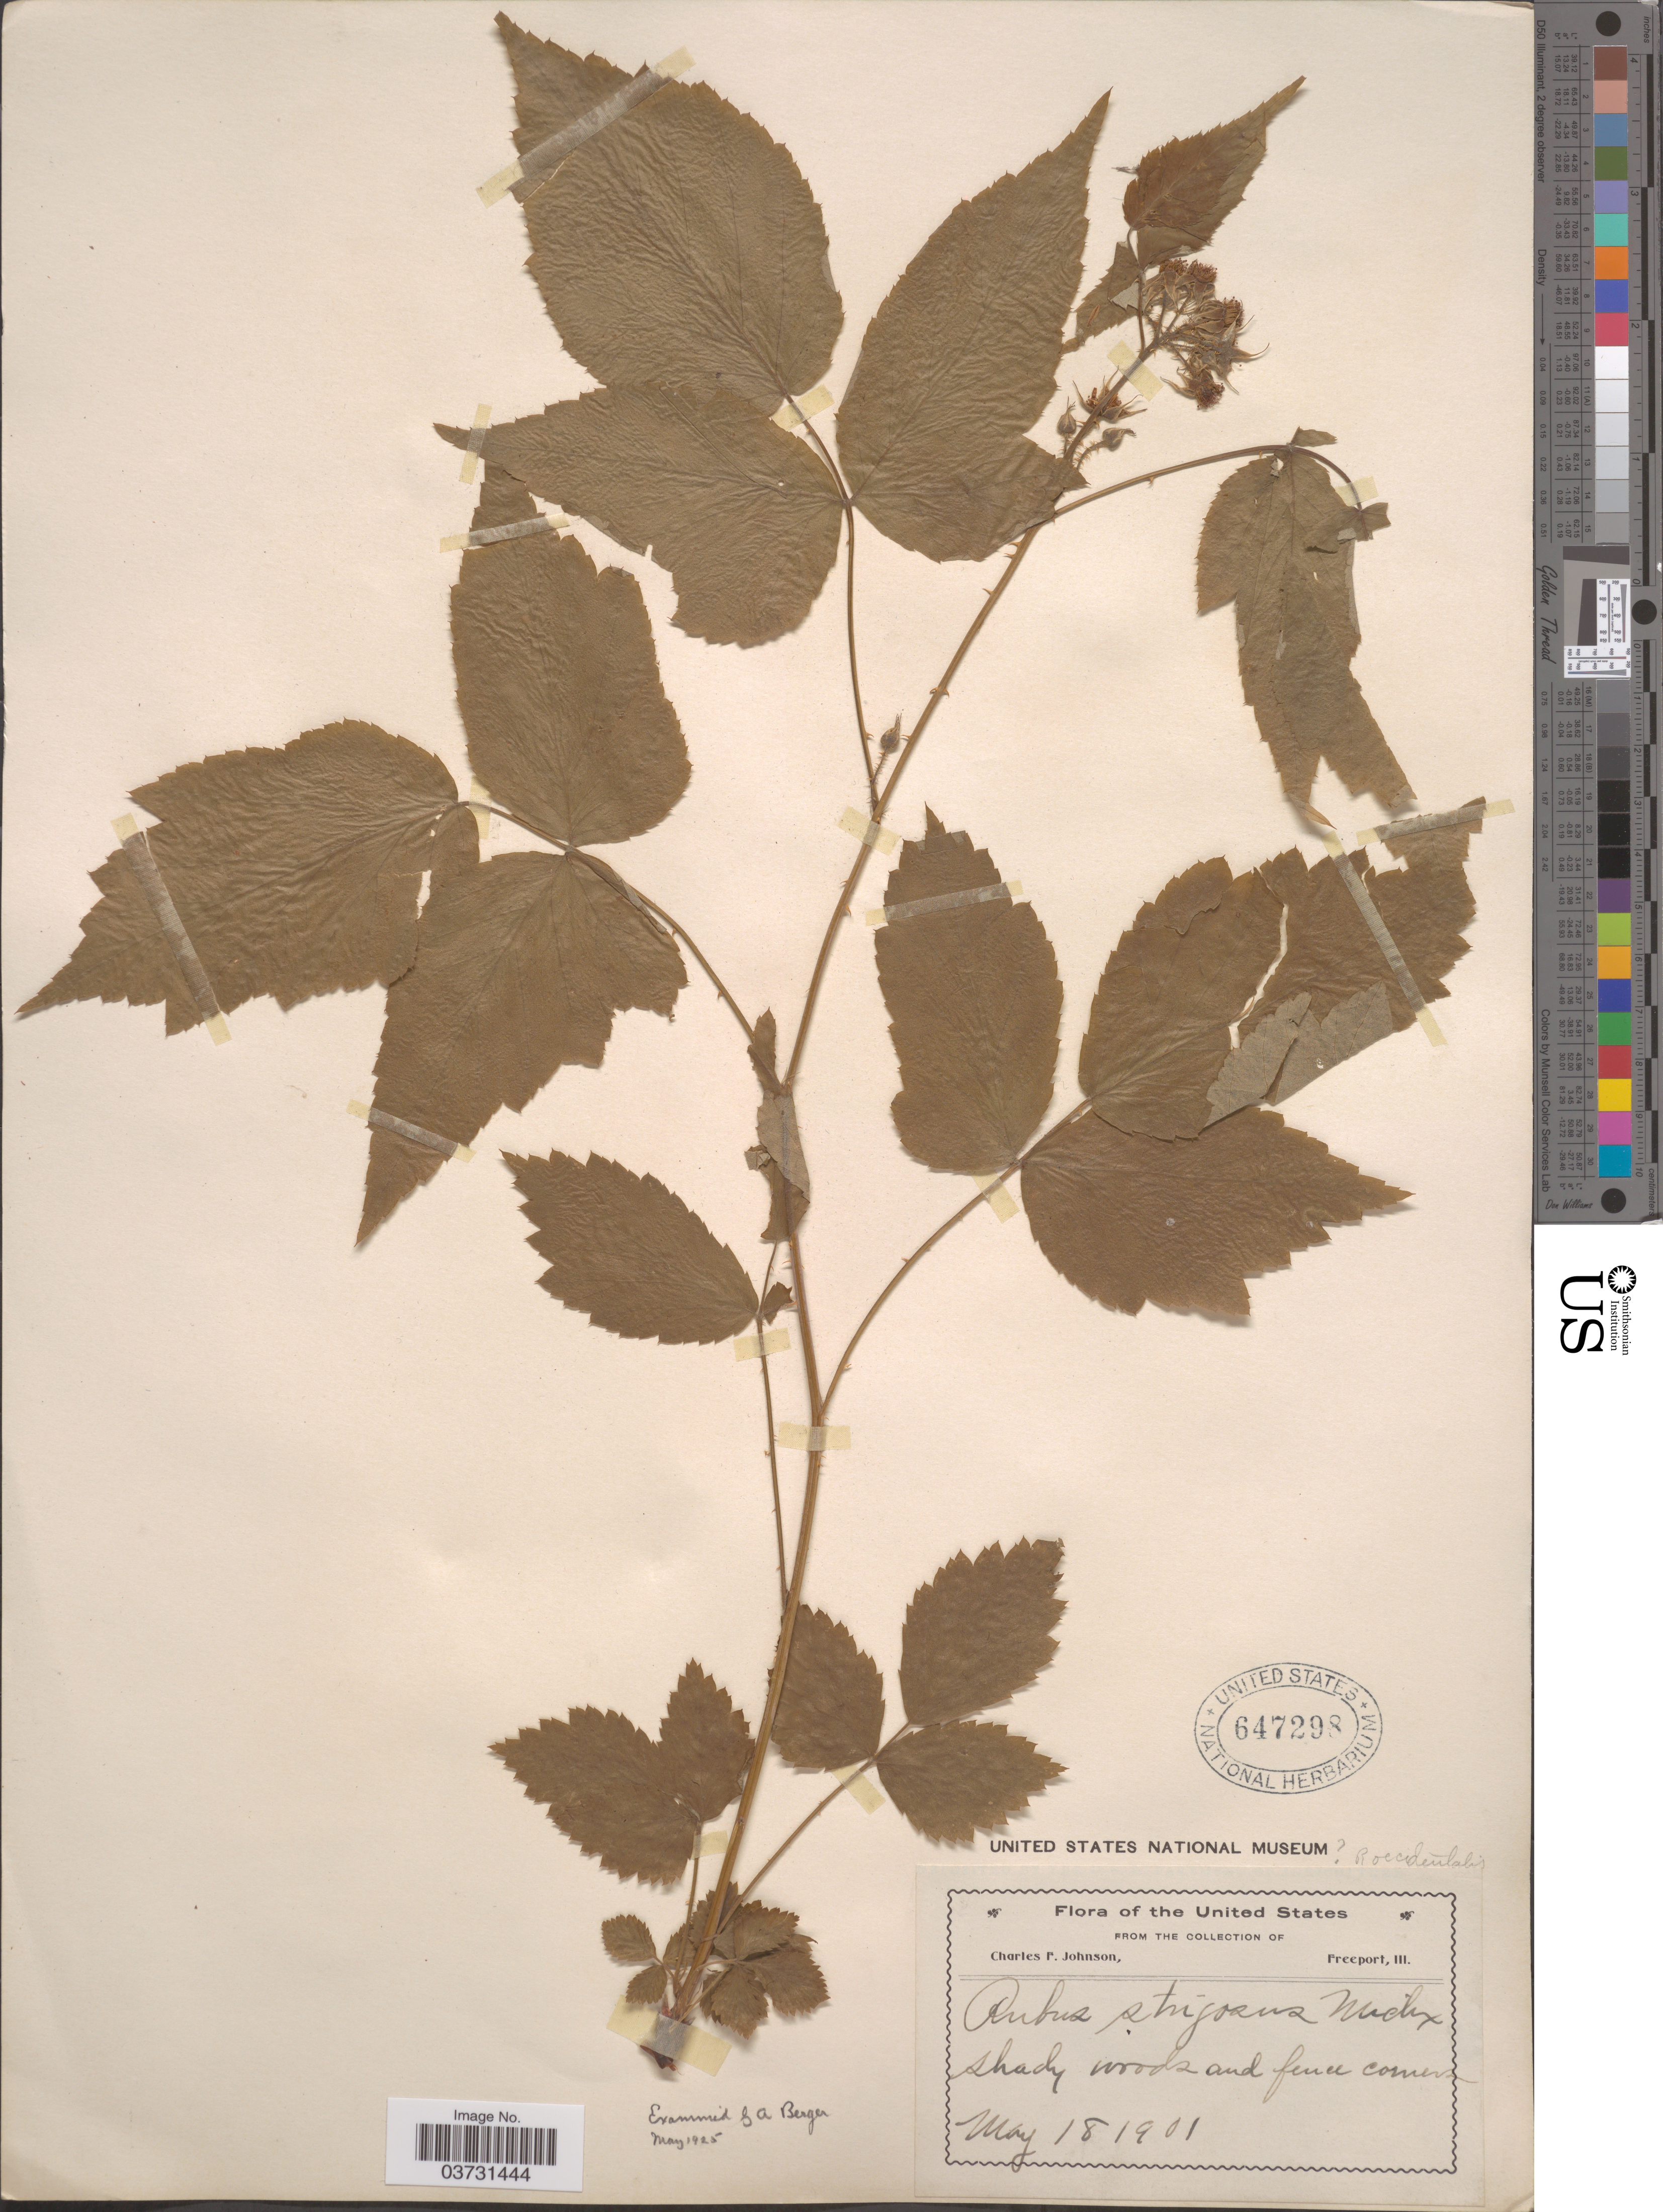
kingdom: Plantae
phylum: Tracheophyta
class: Magnoliopsida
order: Rosales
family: Rosaceae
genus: Rubus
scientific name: Rubus strigosus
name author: Michx.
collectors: C. Johnson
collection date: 1901-05-18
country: United States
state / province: Illinois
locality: Freeport.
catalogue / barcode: US 647298